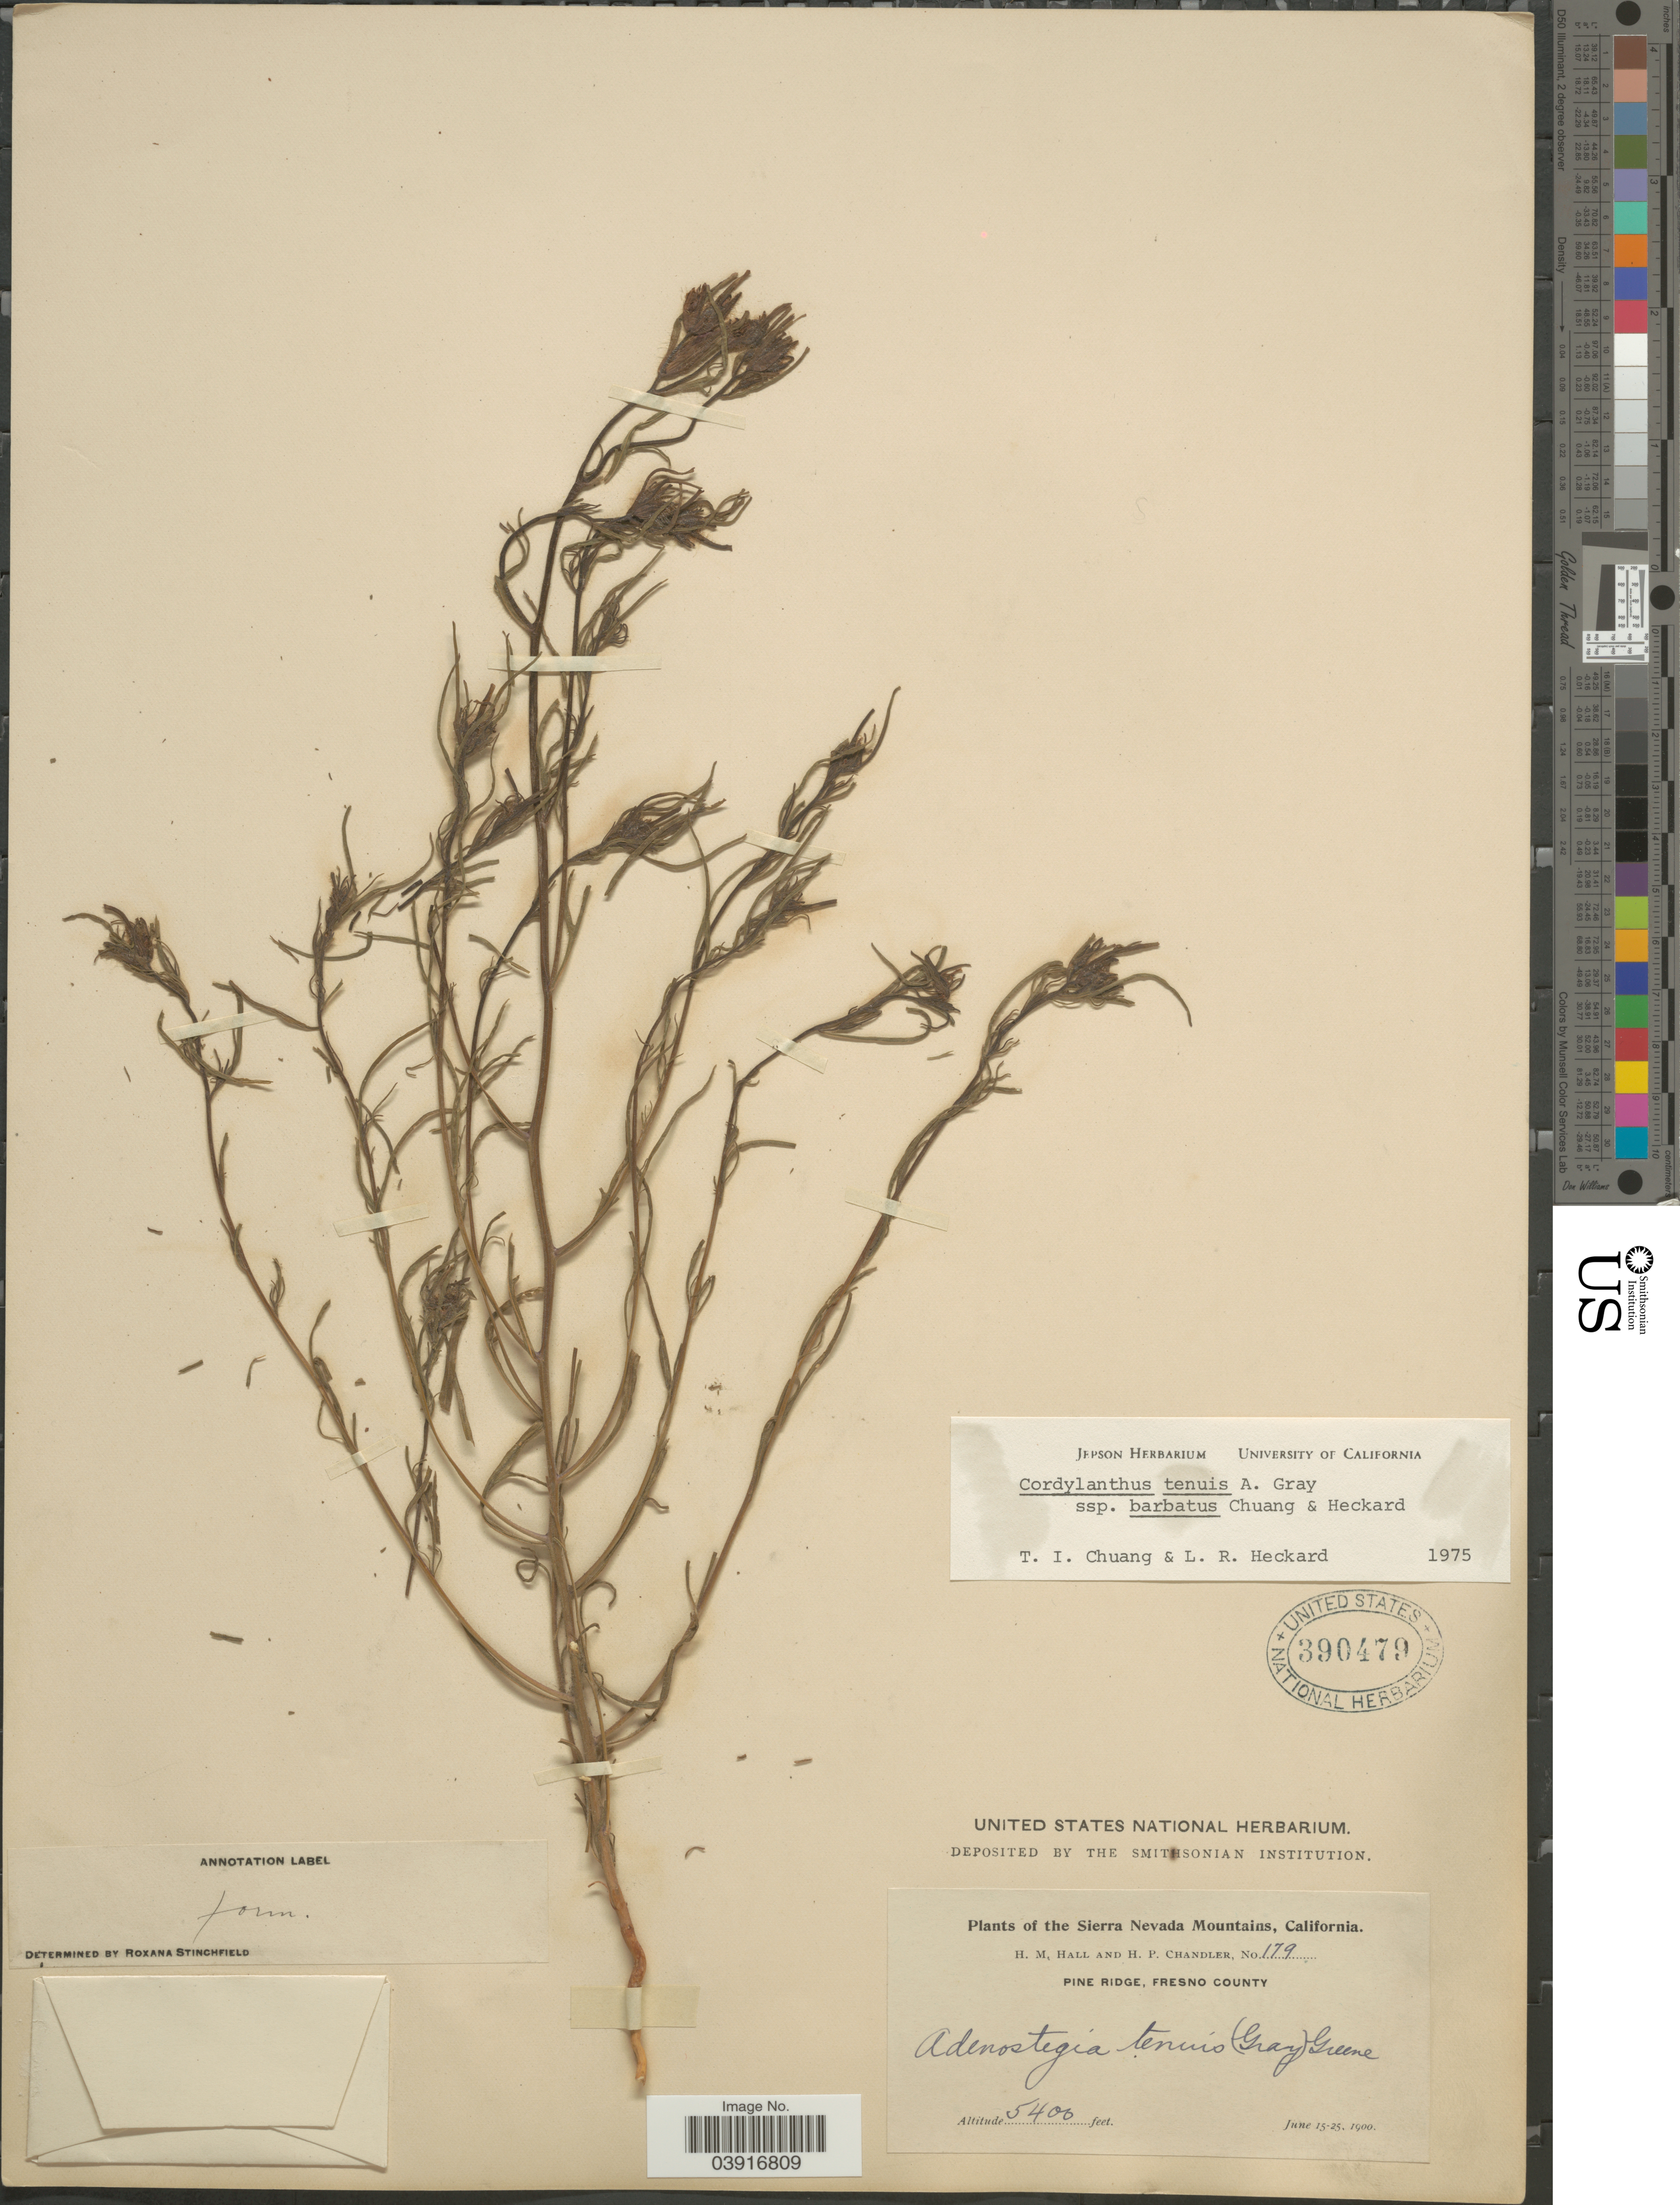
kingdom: Plantae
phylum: Tracheophyta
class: Magnoliopsida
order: Lamiales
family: Orobanchaceae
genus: Cordylanthus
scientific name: Cordylanthus tenuis subsp. barbatus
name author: T.I. Chuang & Heckard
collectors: H. M. Hall & H. Chandler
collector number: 179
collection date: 1900-06-15/1900-06-25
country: United States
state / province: California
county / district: Fresno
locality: Sierra Nevada Mountains. Pine Ridge, Fresno County.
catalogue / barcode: US 390479